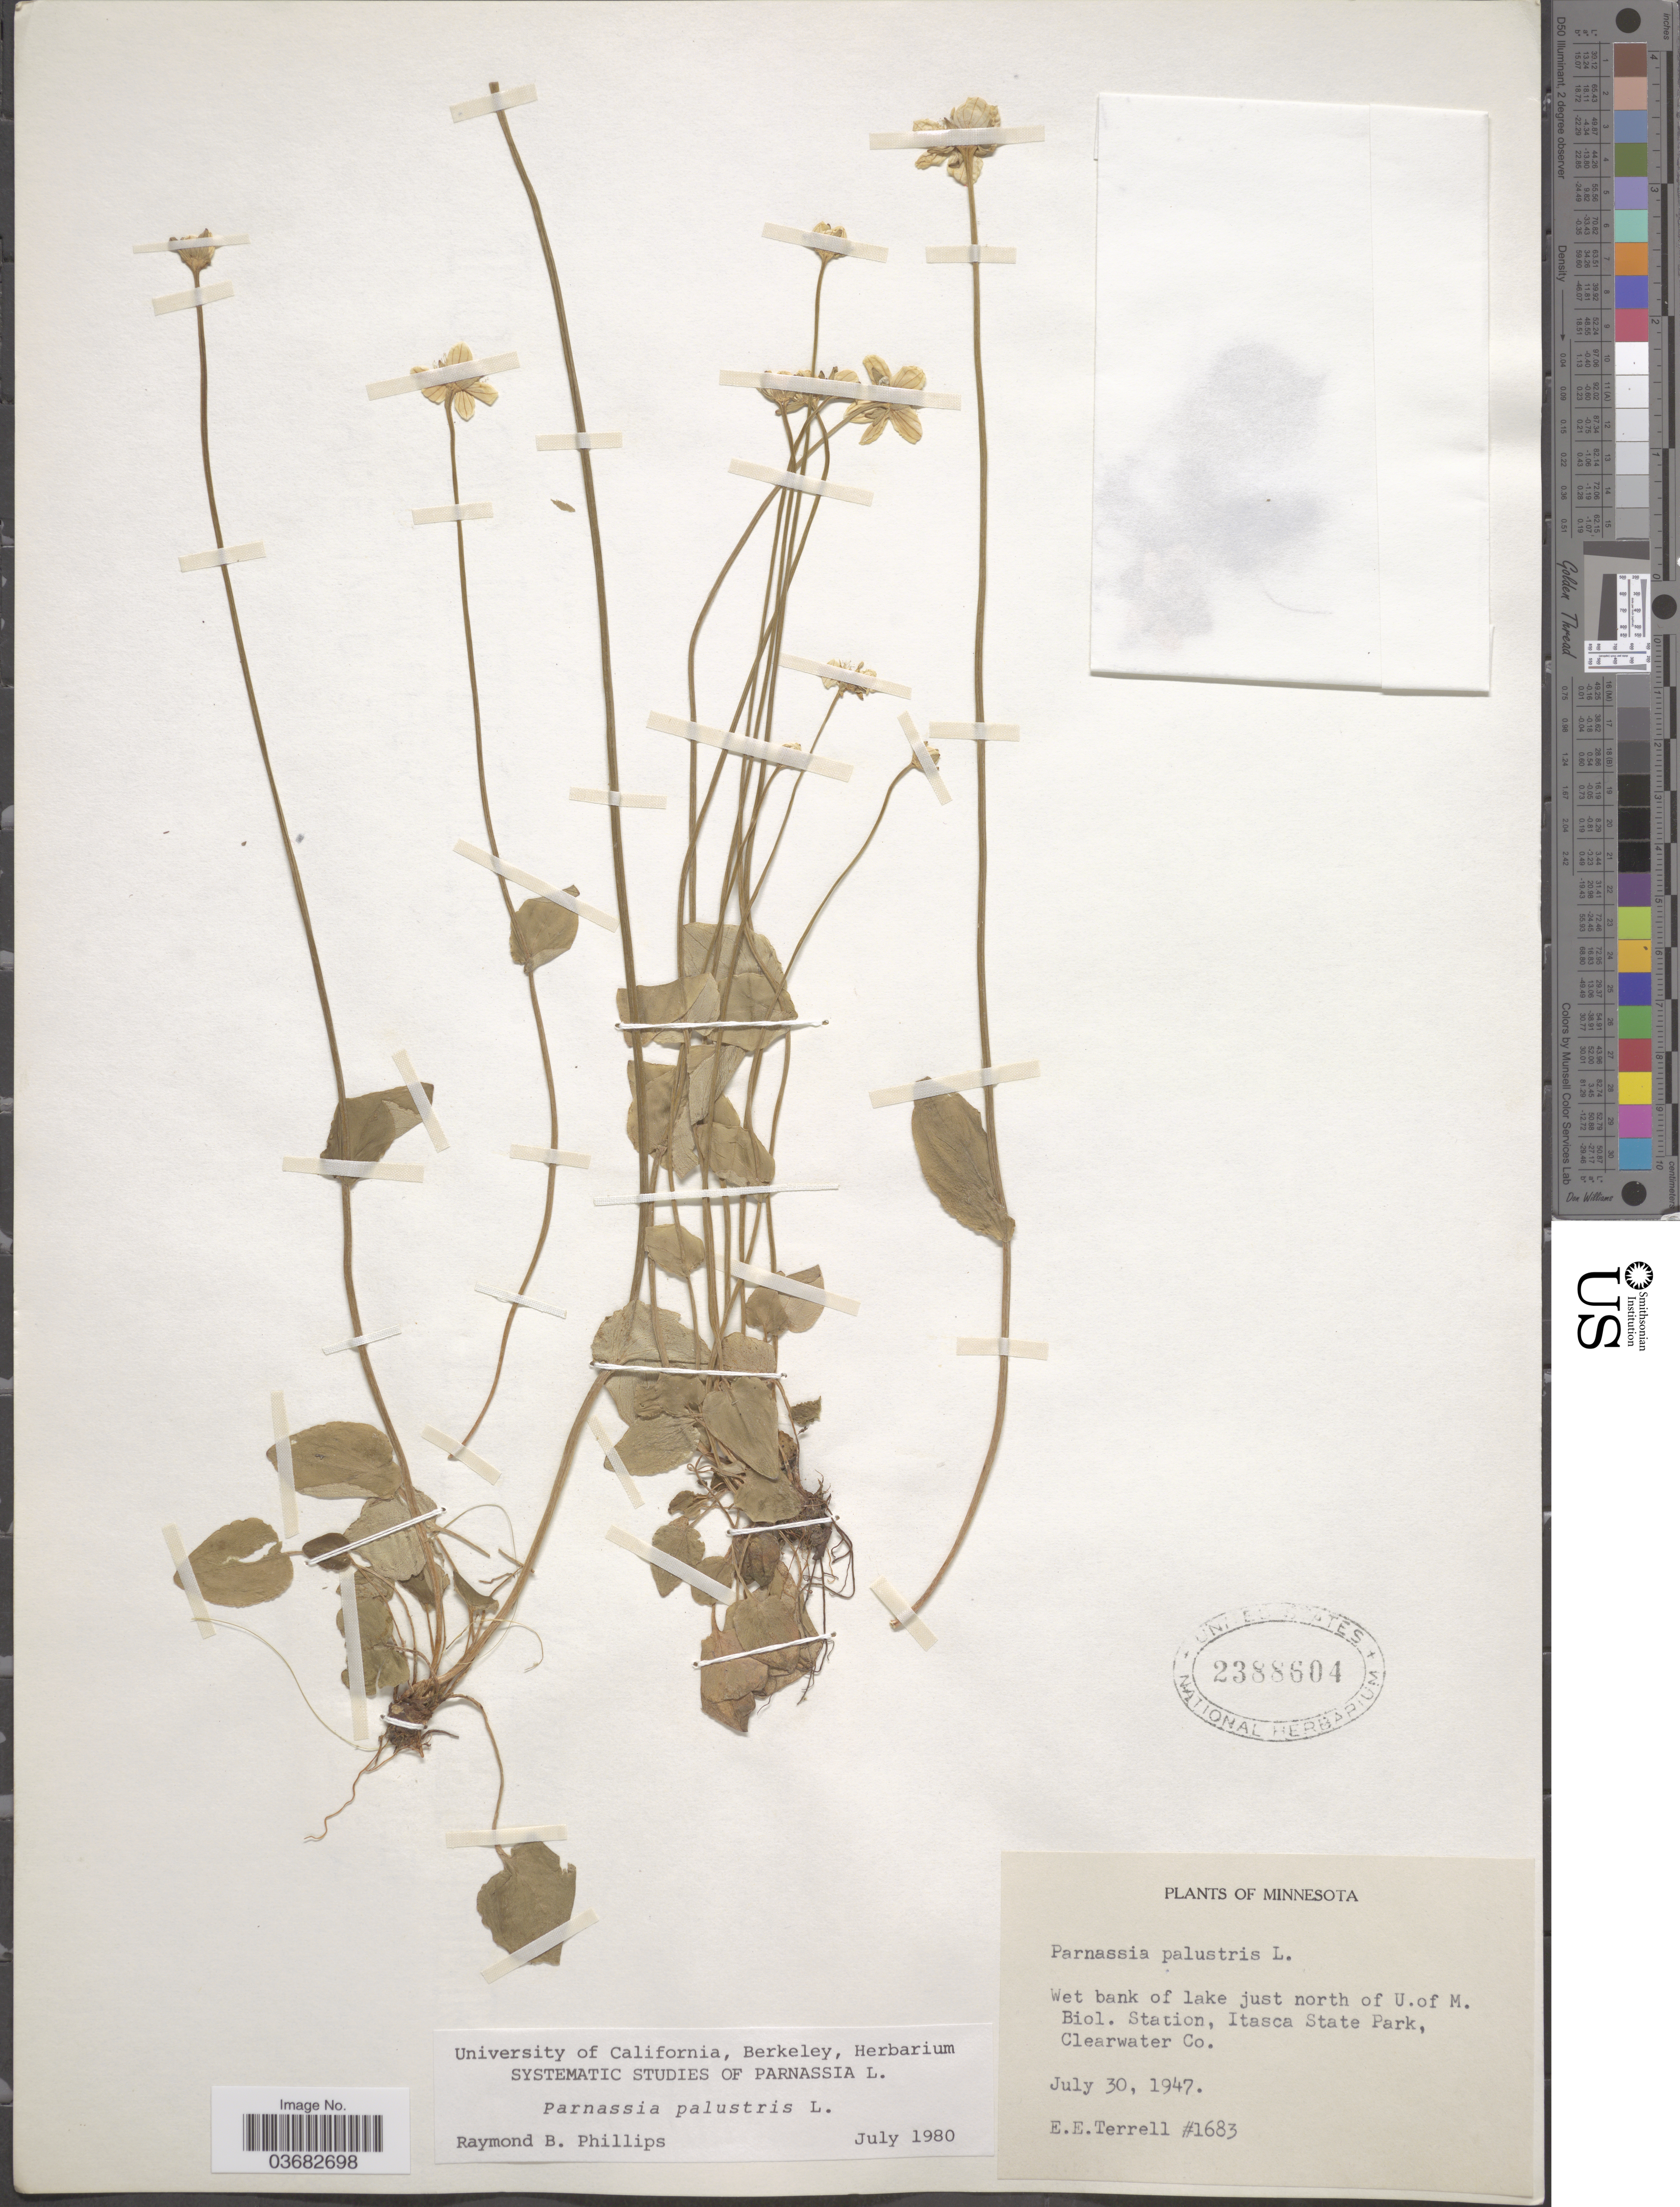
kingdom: Plantae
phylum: Tracheophyta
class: Magnoliopsida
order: Celastrales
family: Parnassiaceae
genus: Parnassia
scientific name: Parnassia palustris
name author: L.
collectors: E. E. Terrell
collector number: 1683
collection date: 1947-07-30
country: United States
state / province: Minnesota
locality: Wet bank of lake just north of U. of M. Biol. Station, Itasca State Park, Clearwater Co.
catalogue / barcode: US 2388604